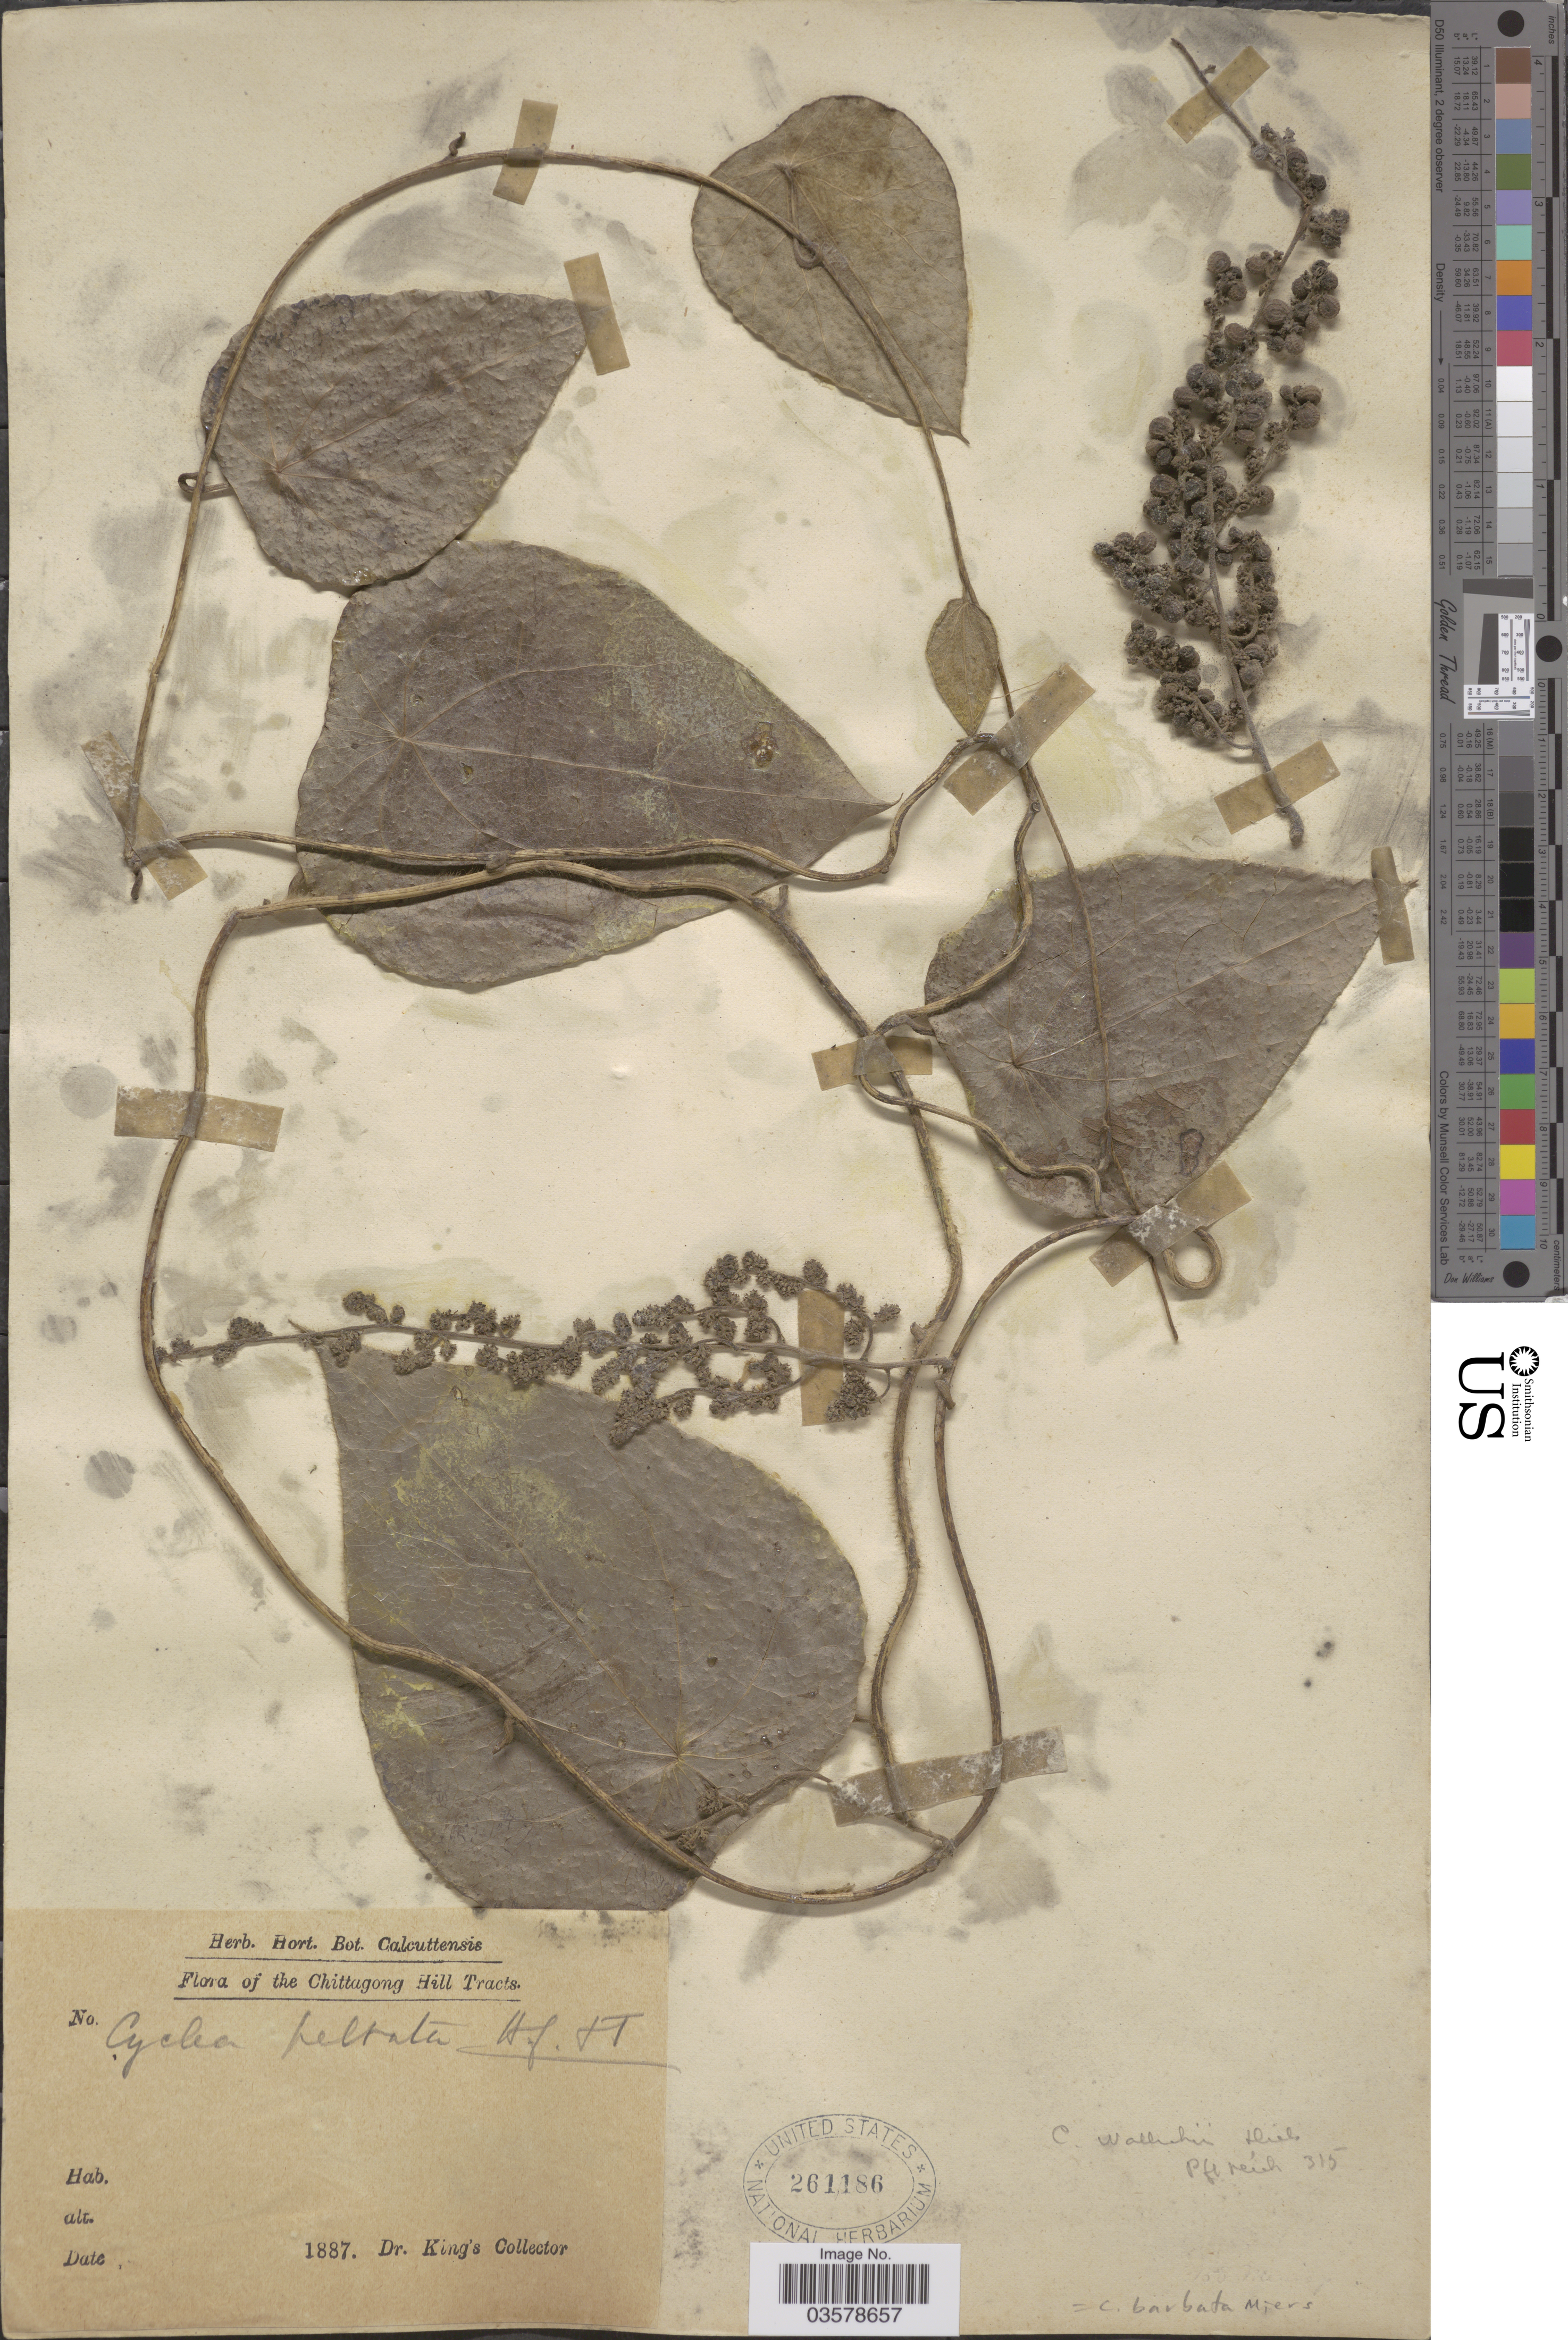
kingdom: Plantae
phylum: Tracheophyta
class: Magnoliopsida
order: Ranunculales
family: Menispermaceae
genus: Cyclea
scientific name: Cyclea barbata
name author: Miers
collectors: Dr. King's collector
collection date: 1887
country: Bangladesh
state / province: Chittagong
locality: Chittagong Hill Tracts.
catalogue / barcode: US 261186